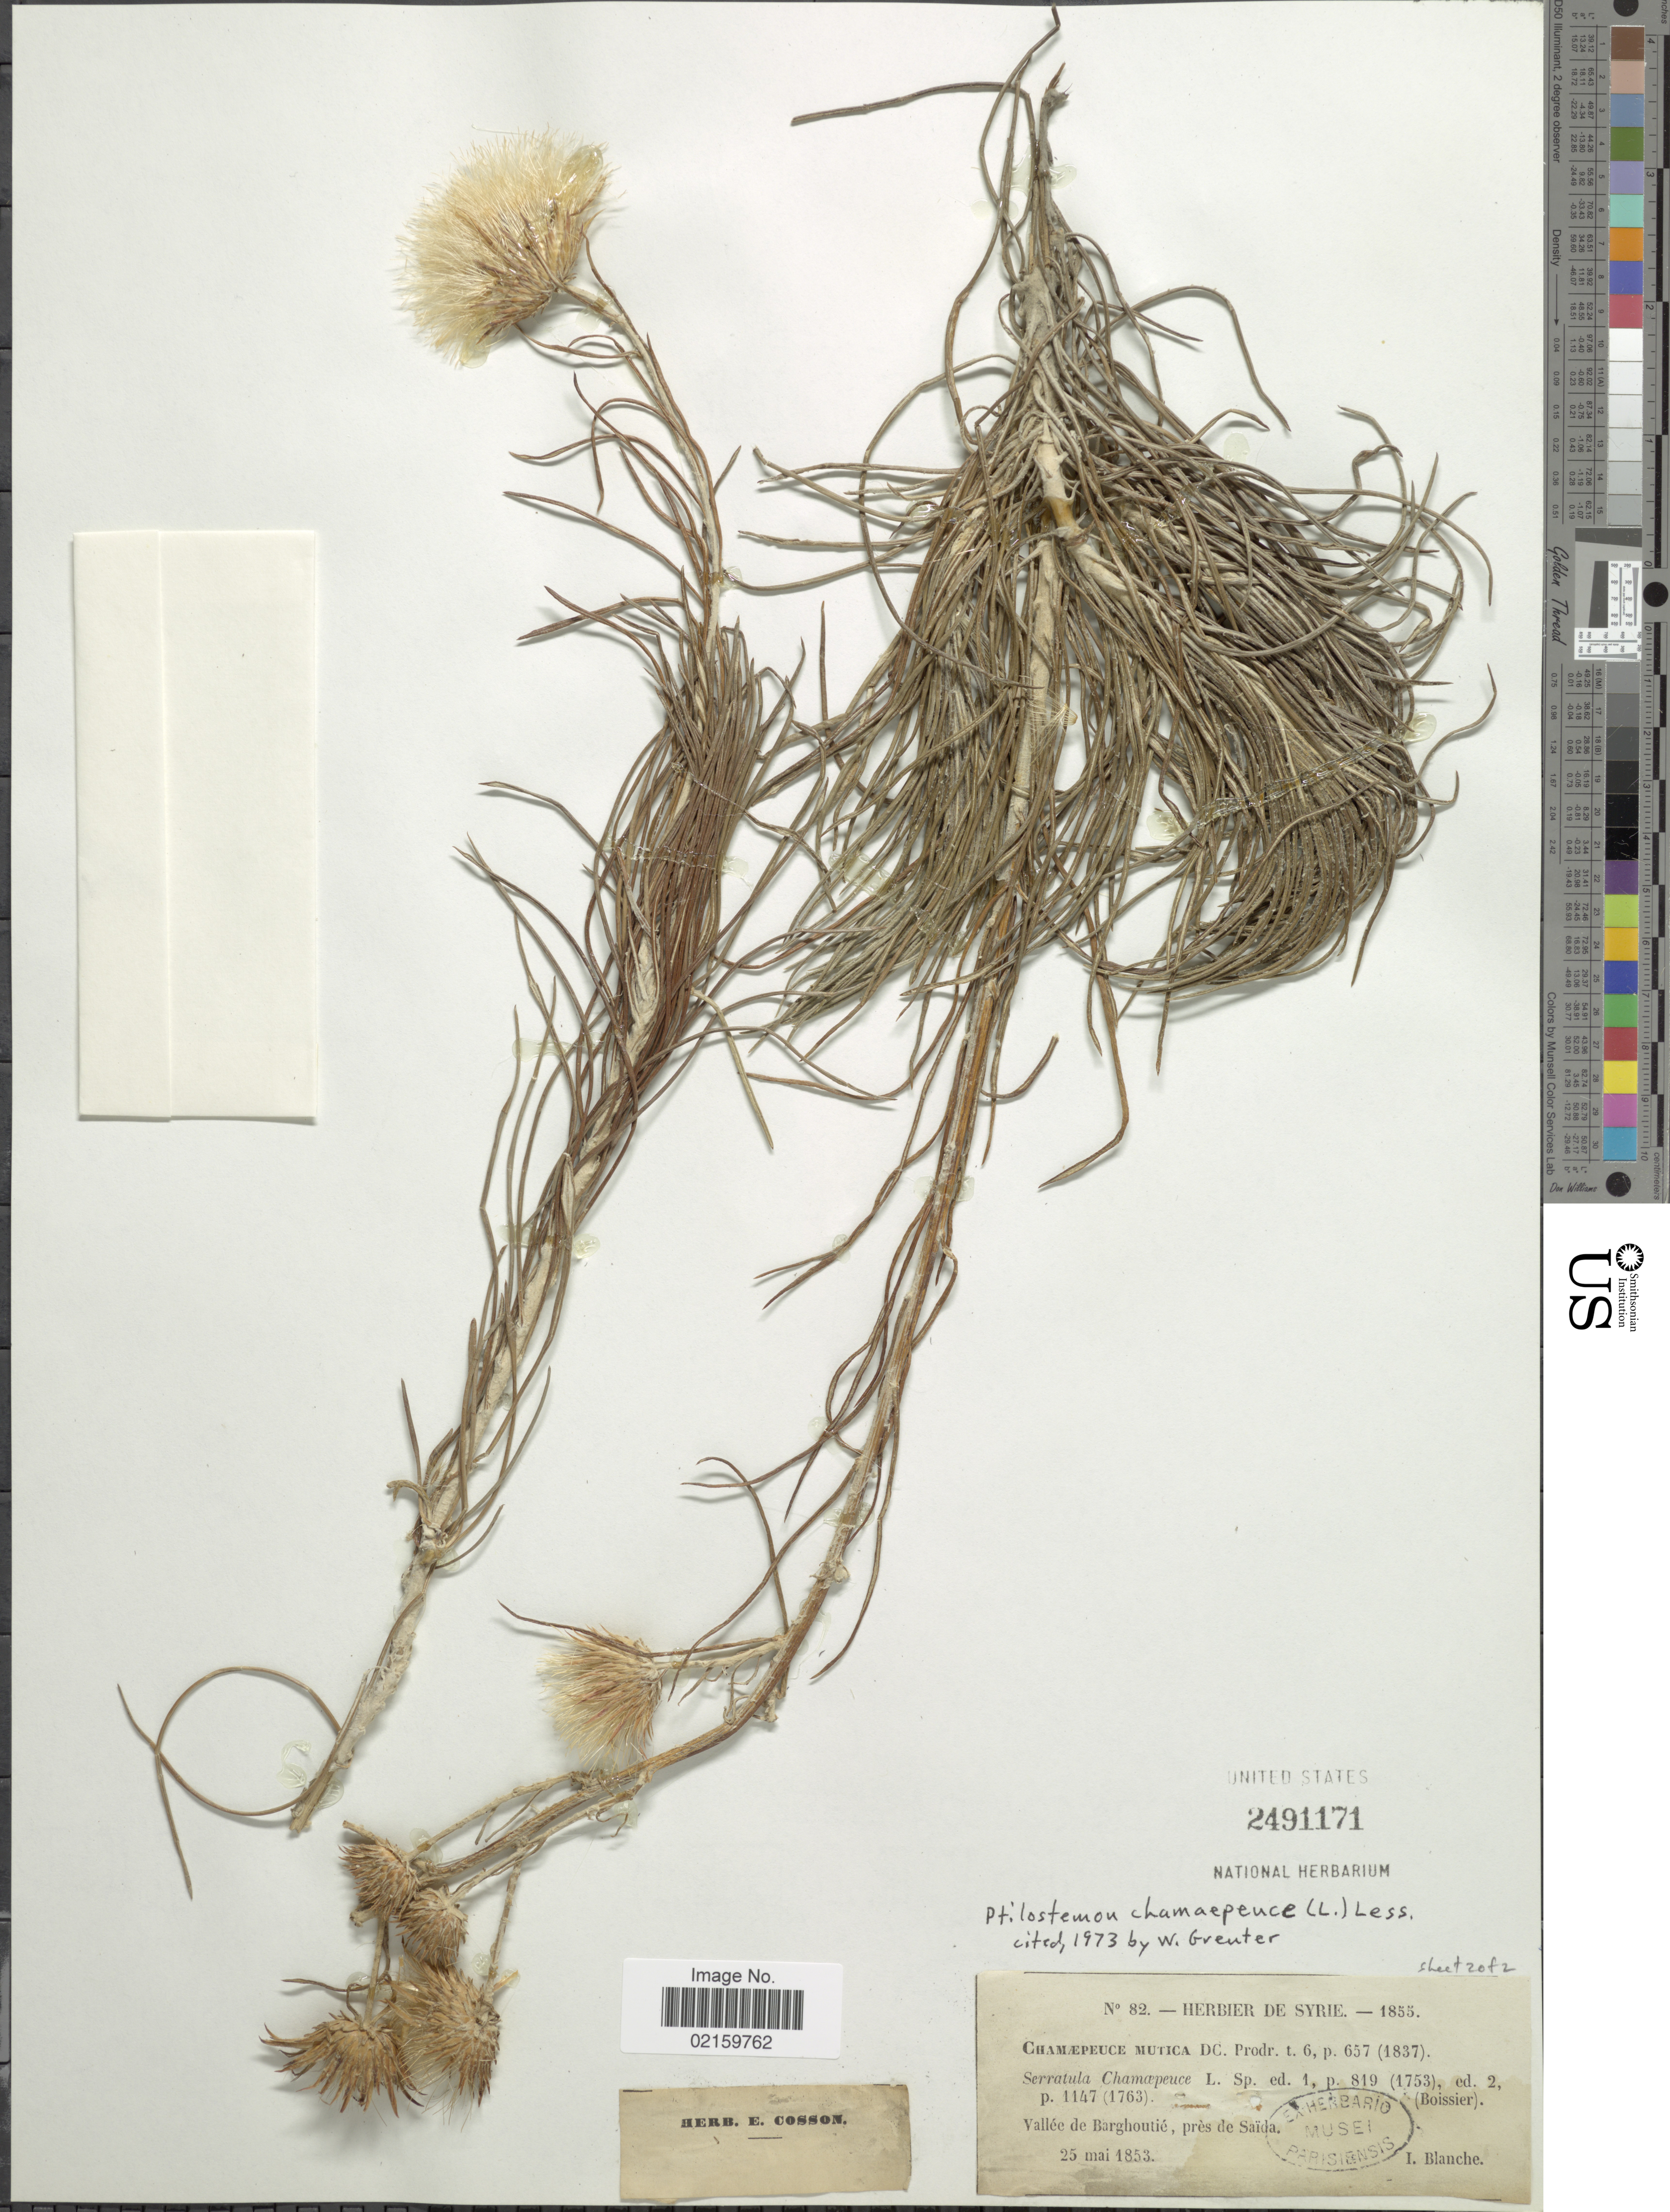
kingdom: Plantae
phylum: Tracheophyta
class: Magnoliopsida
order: Asterales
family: Asteraceae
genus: Ptilostemon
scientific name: Ptilostemon chamaepeuce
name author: (L.) Less.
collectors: I. Blanche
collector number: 82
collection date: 1853-05-25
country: Syria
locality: Vallee de Barghoutie, pres de Saida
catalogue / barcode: US 2491171